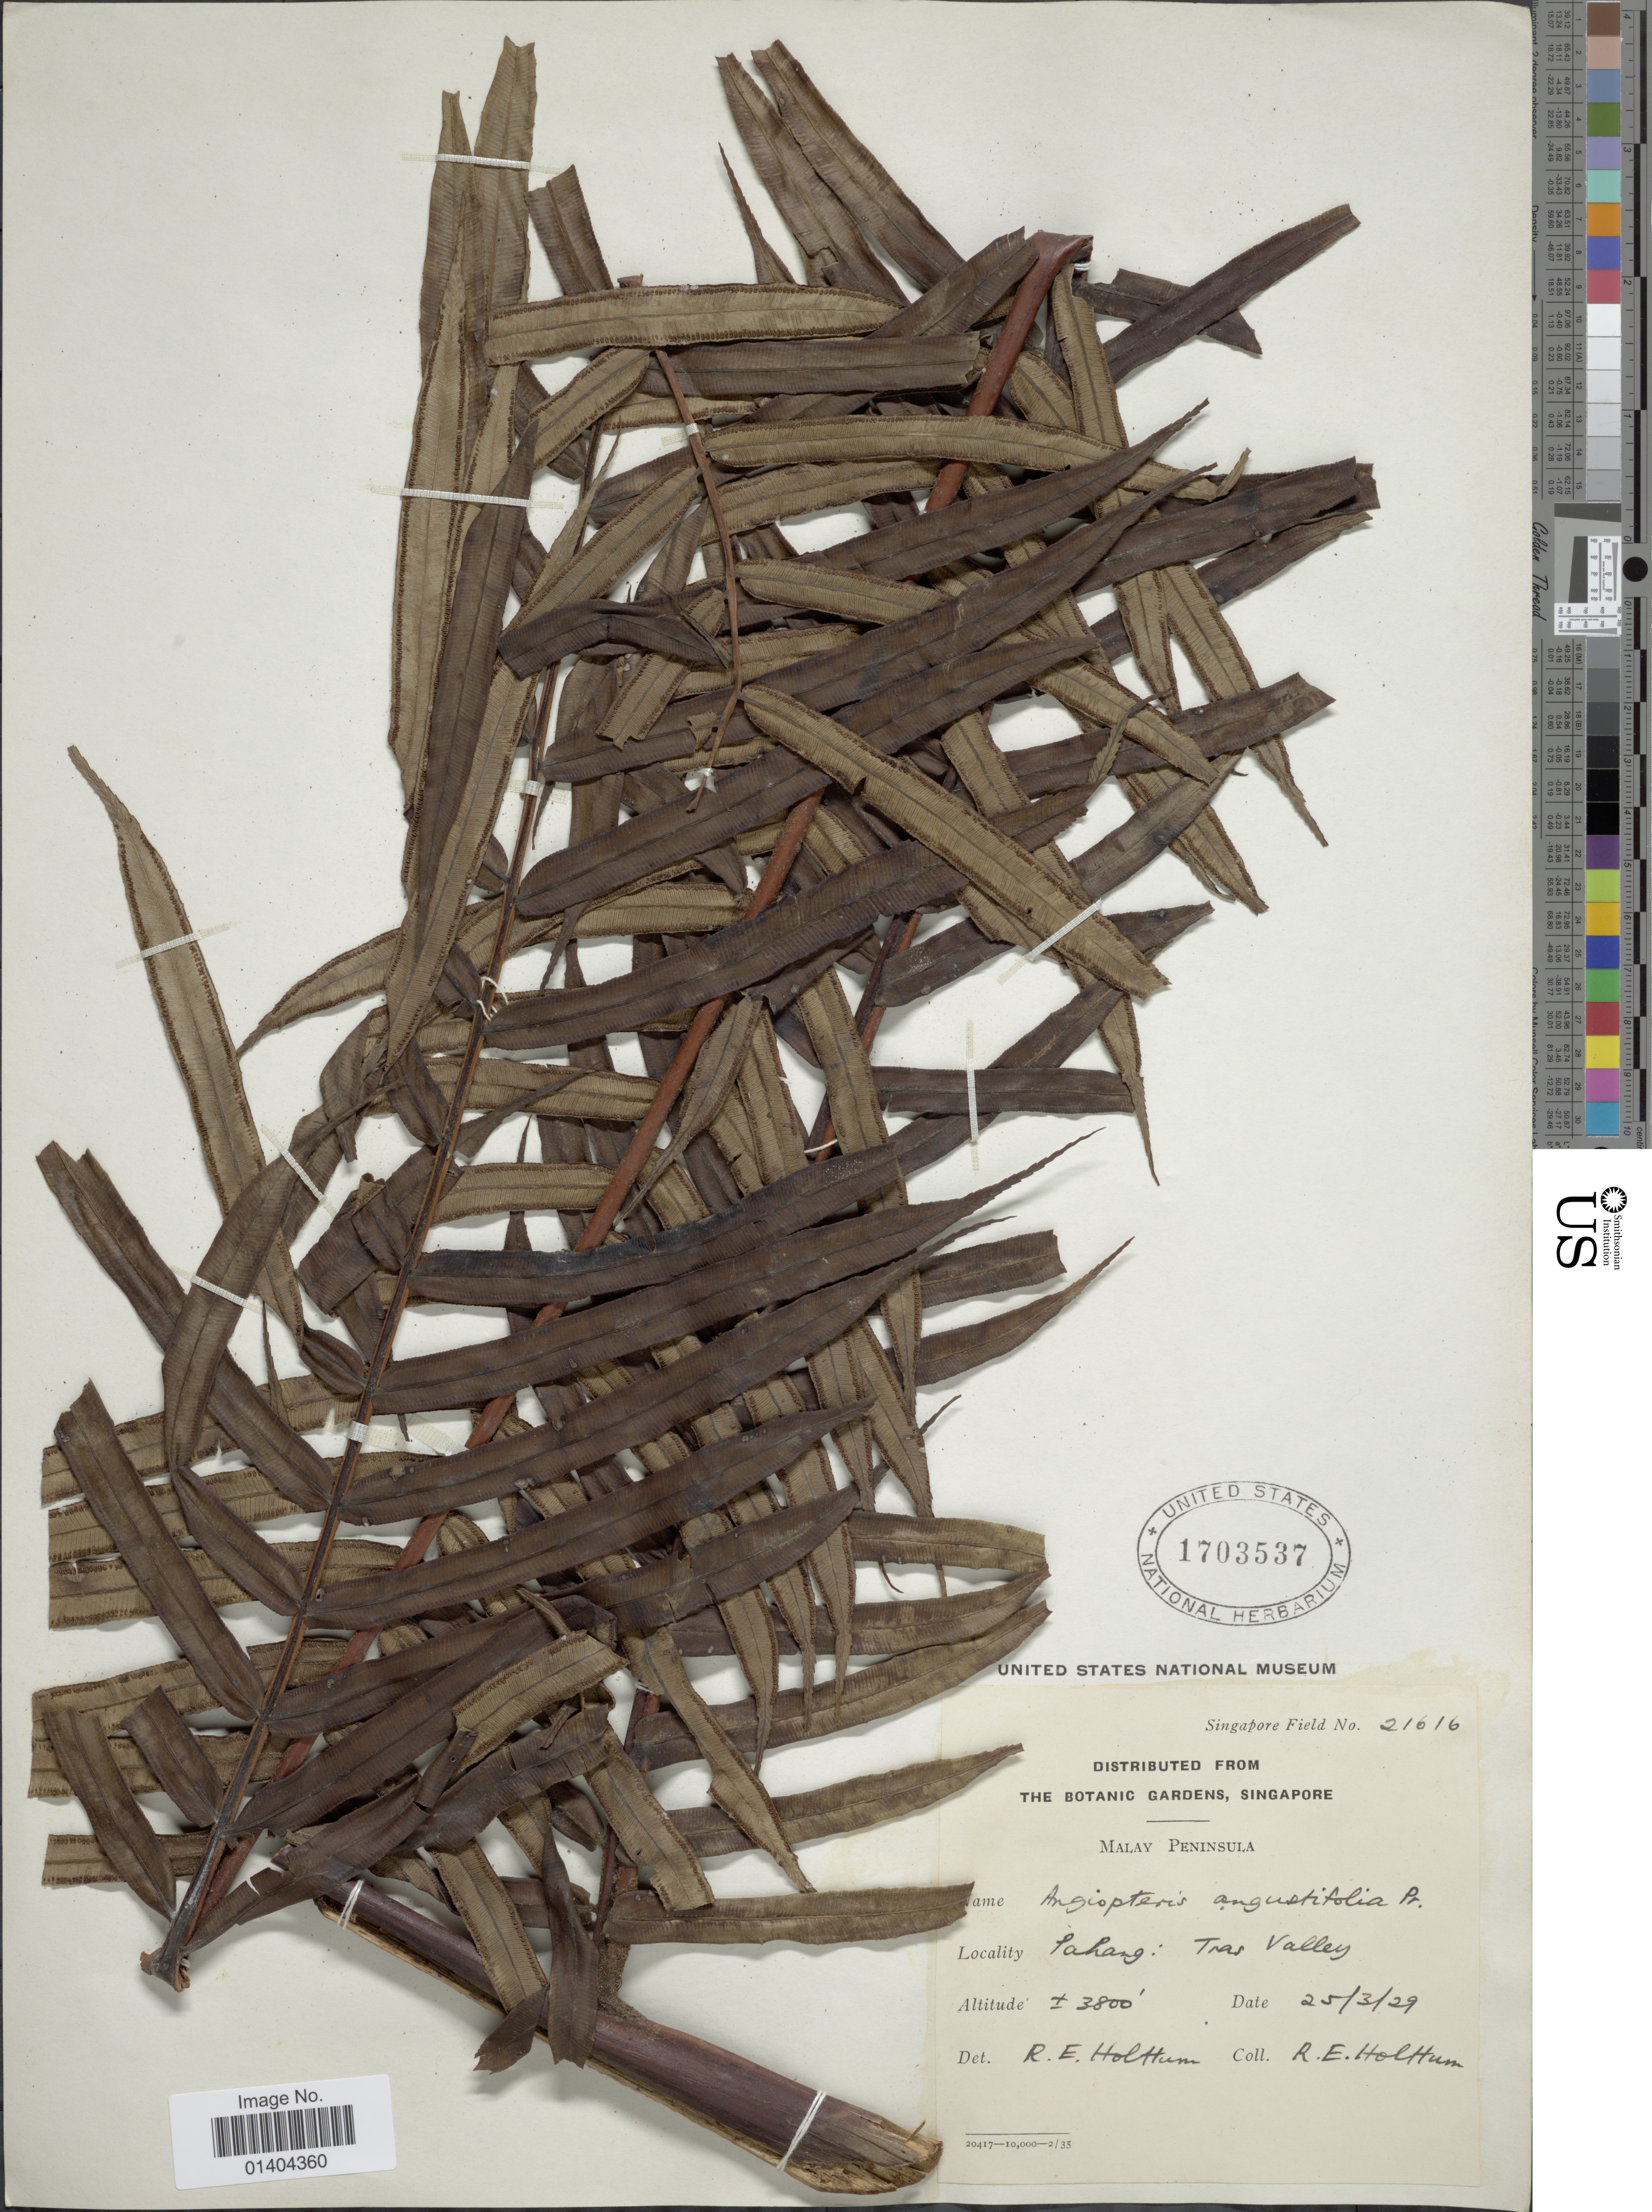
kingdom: Plantae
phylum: Tracheophyta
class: Polypodiopsida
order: Marattiales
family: Marattiaceae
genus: Angiopteris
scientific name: Angiopteris angustifolia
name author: C. Presl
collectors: R. E. Holttum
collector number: Singapore Field 21616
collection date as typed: Transcribed d/m/y: 25/3/29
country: Malaysia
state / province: Pahang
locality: Tras Valley, Malay Peninsula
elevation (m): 1158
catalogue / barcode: US 1703537